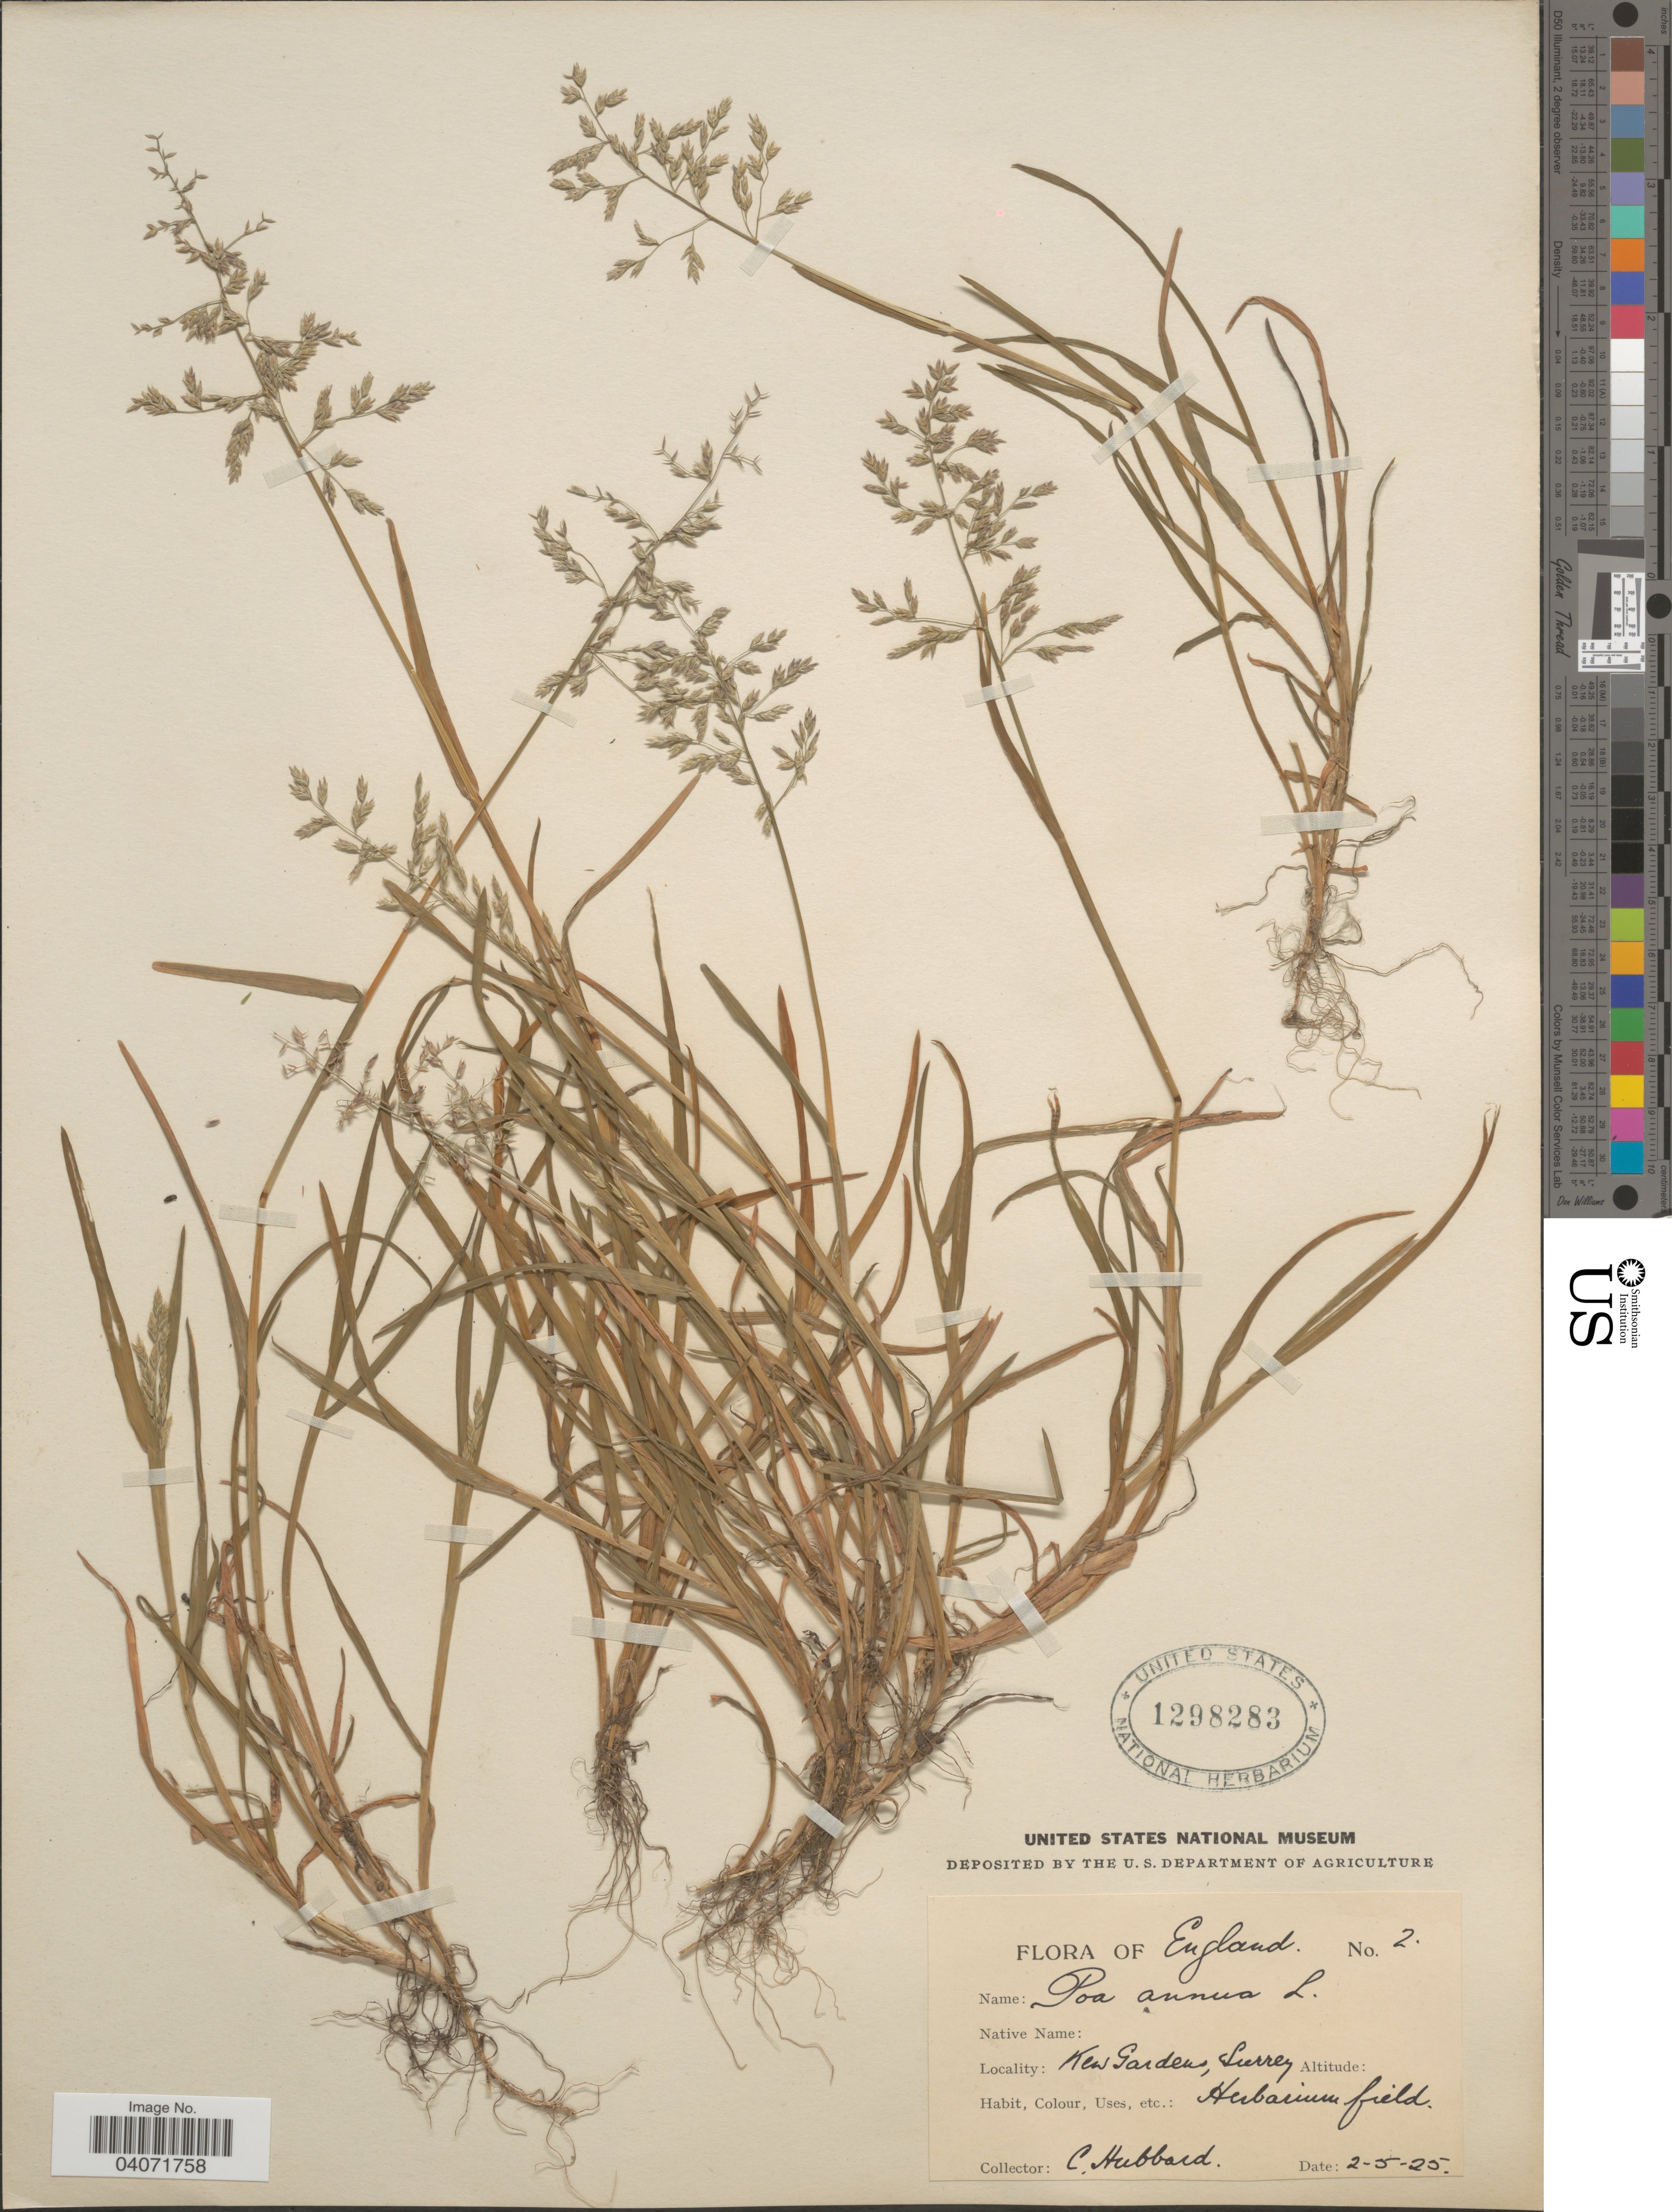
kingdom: Plantae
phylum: Tracheophyta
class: Liliopsida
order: Poales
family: Poaceae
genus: Poa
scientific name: Poa annua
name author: L.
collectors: C. E. Hubbard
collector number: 2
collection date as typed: Transcribed d/m/y: 2/5/25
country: United Kingdom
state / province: England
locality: Kew Gardens, Surrey.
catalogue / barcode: US 1298283